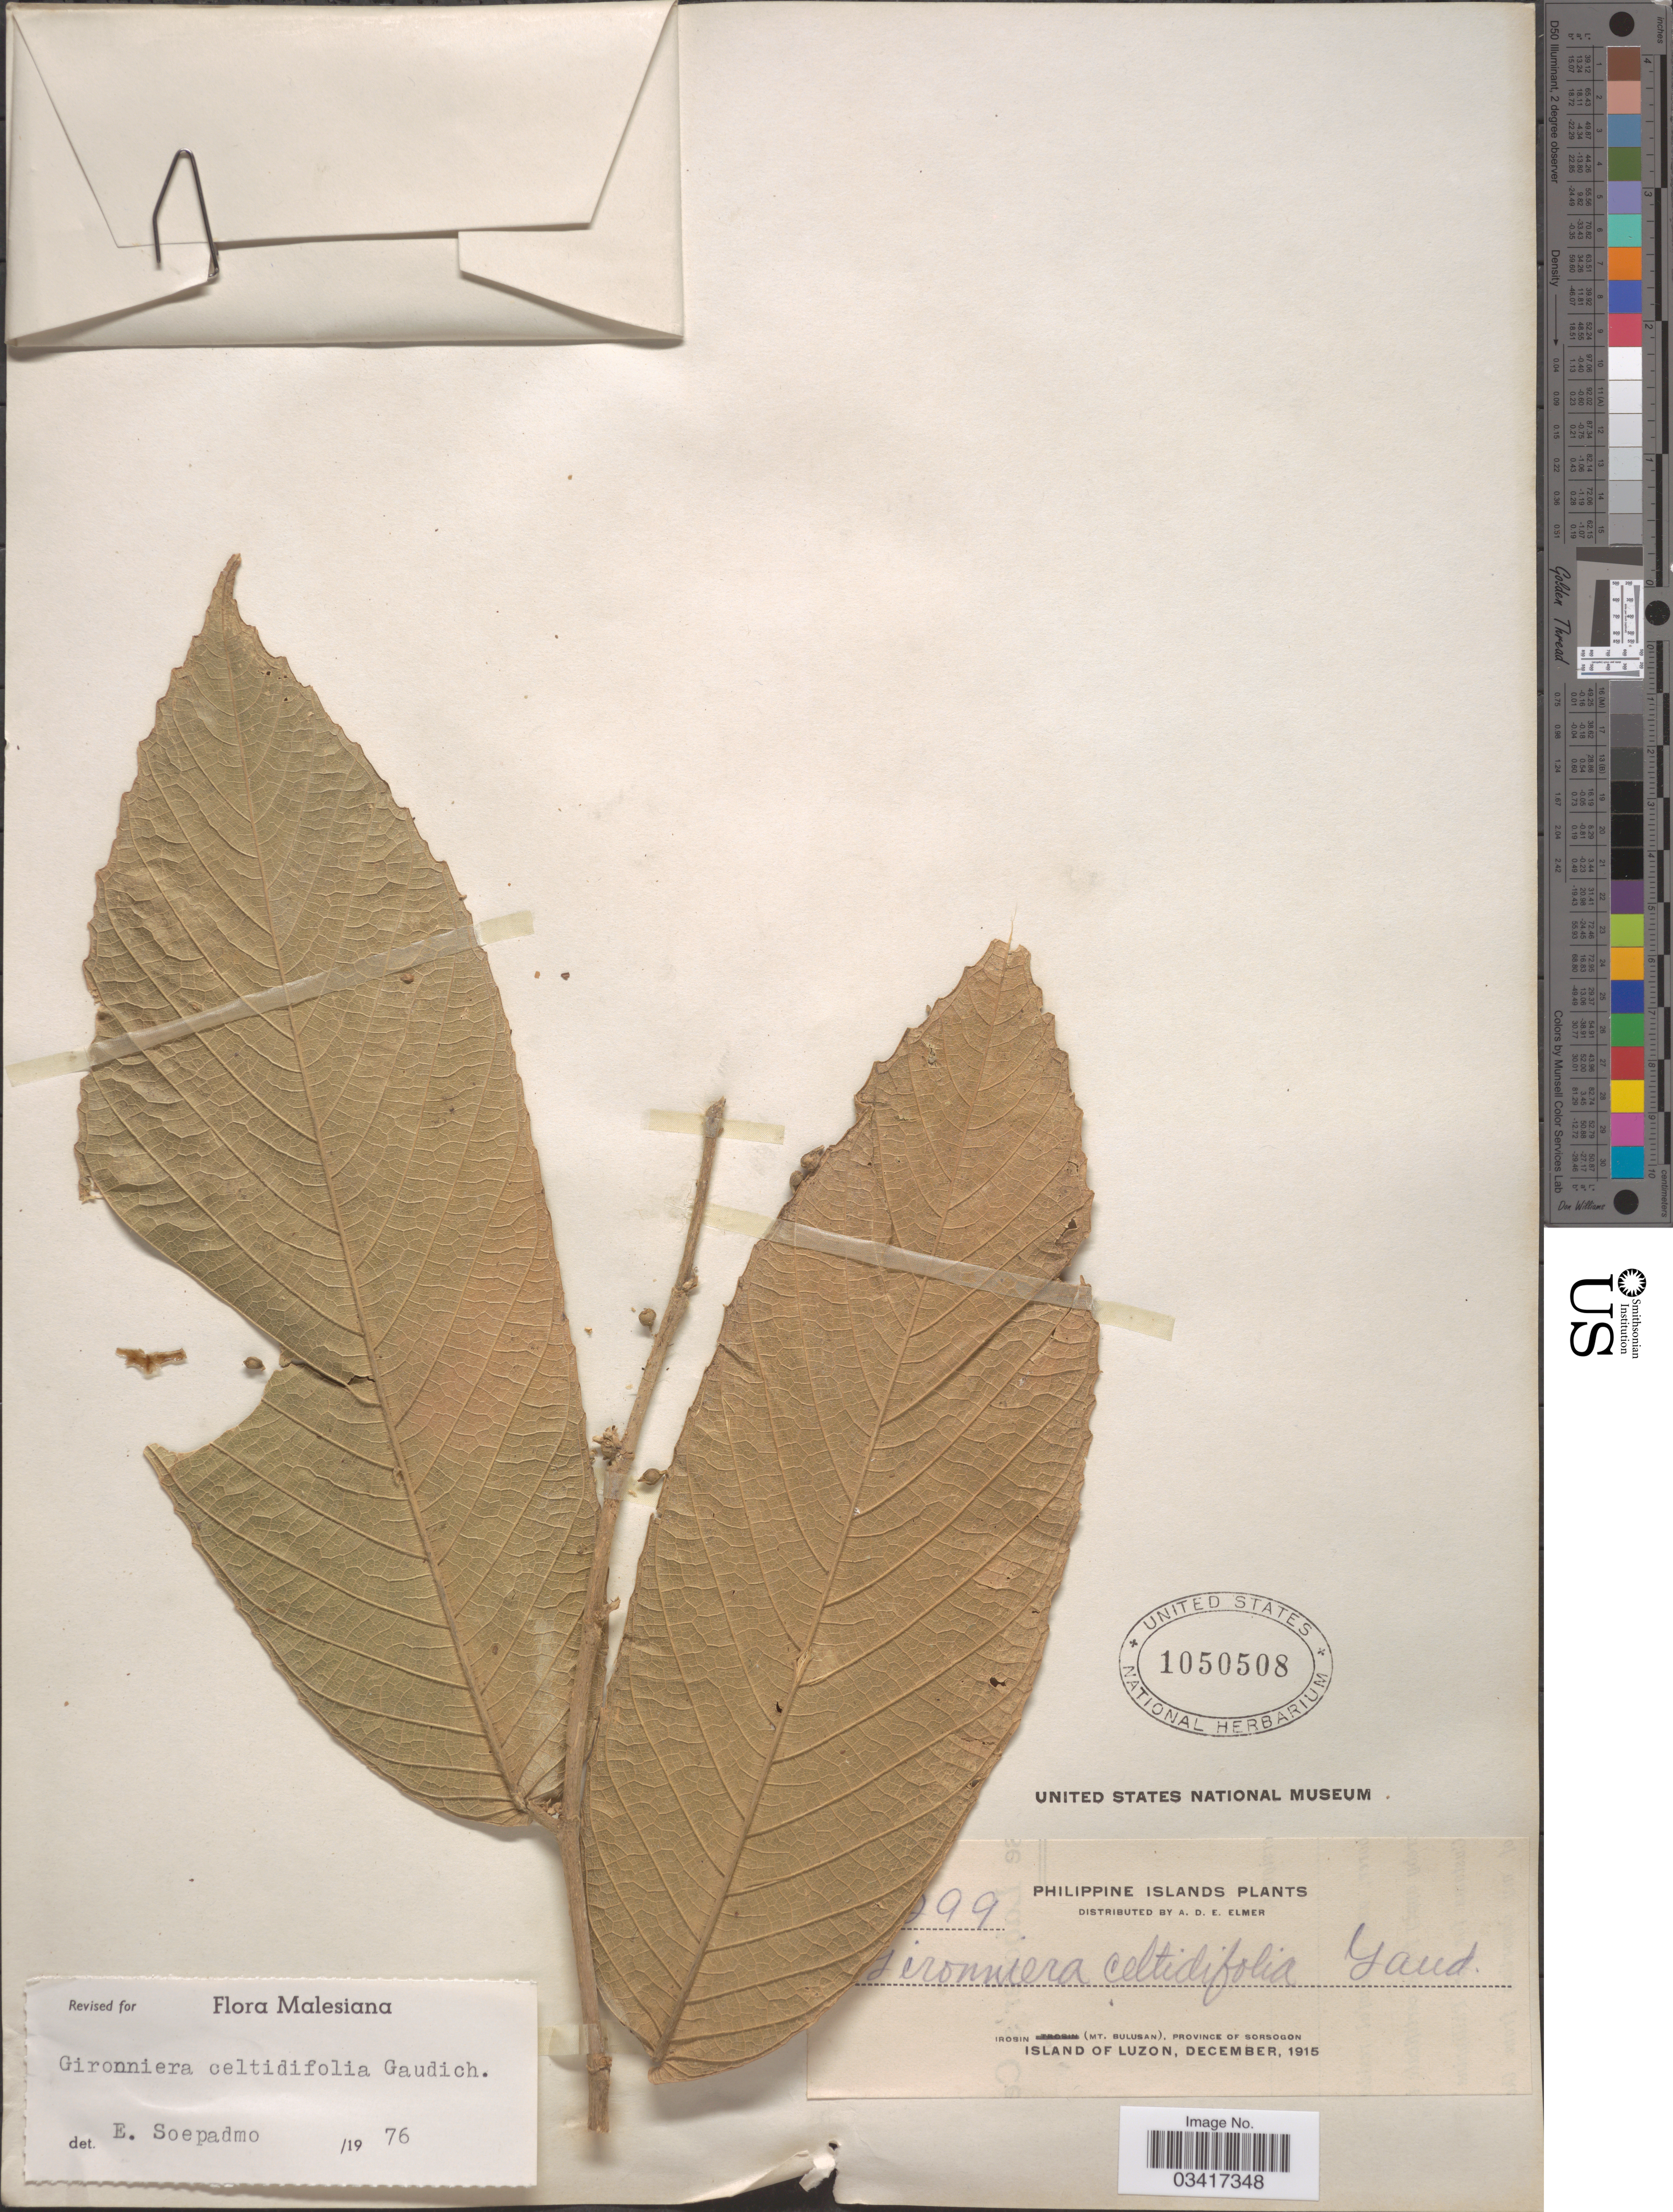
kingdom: Plantae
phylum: Tracheophyta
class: Magnoliopsida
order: Rosales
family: Cannabaceae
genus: Gironniera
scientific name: Gironniera celtidifolia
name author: Gaudich.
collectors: A. D. E. Elmer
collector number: !299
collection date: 1915-12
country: Philippines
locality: Philippine Islands. Irosin (Mt. Bulusan), Province of Sorsogon. Island of Luzon.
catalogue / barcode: US 1050508